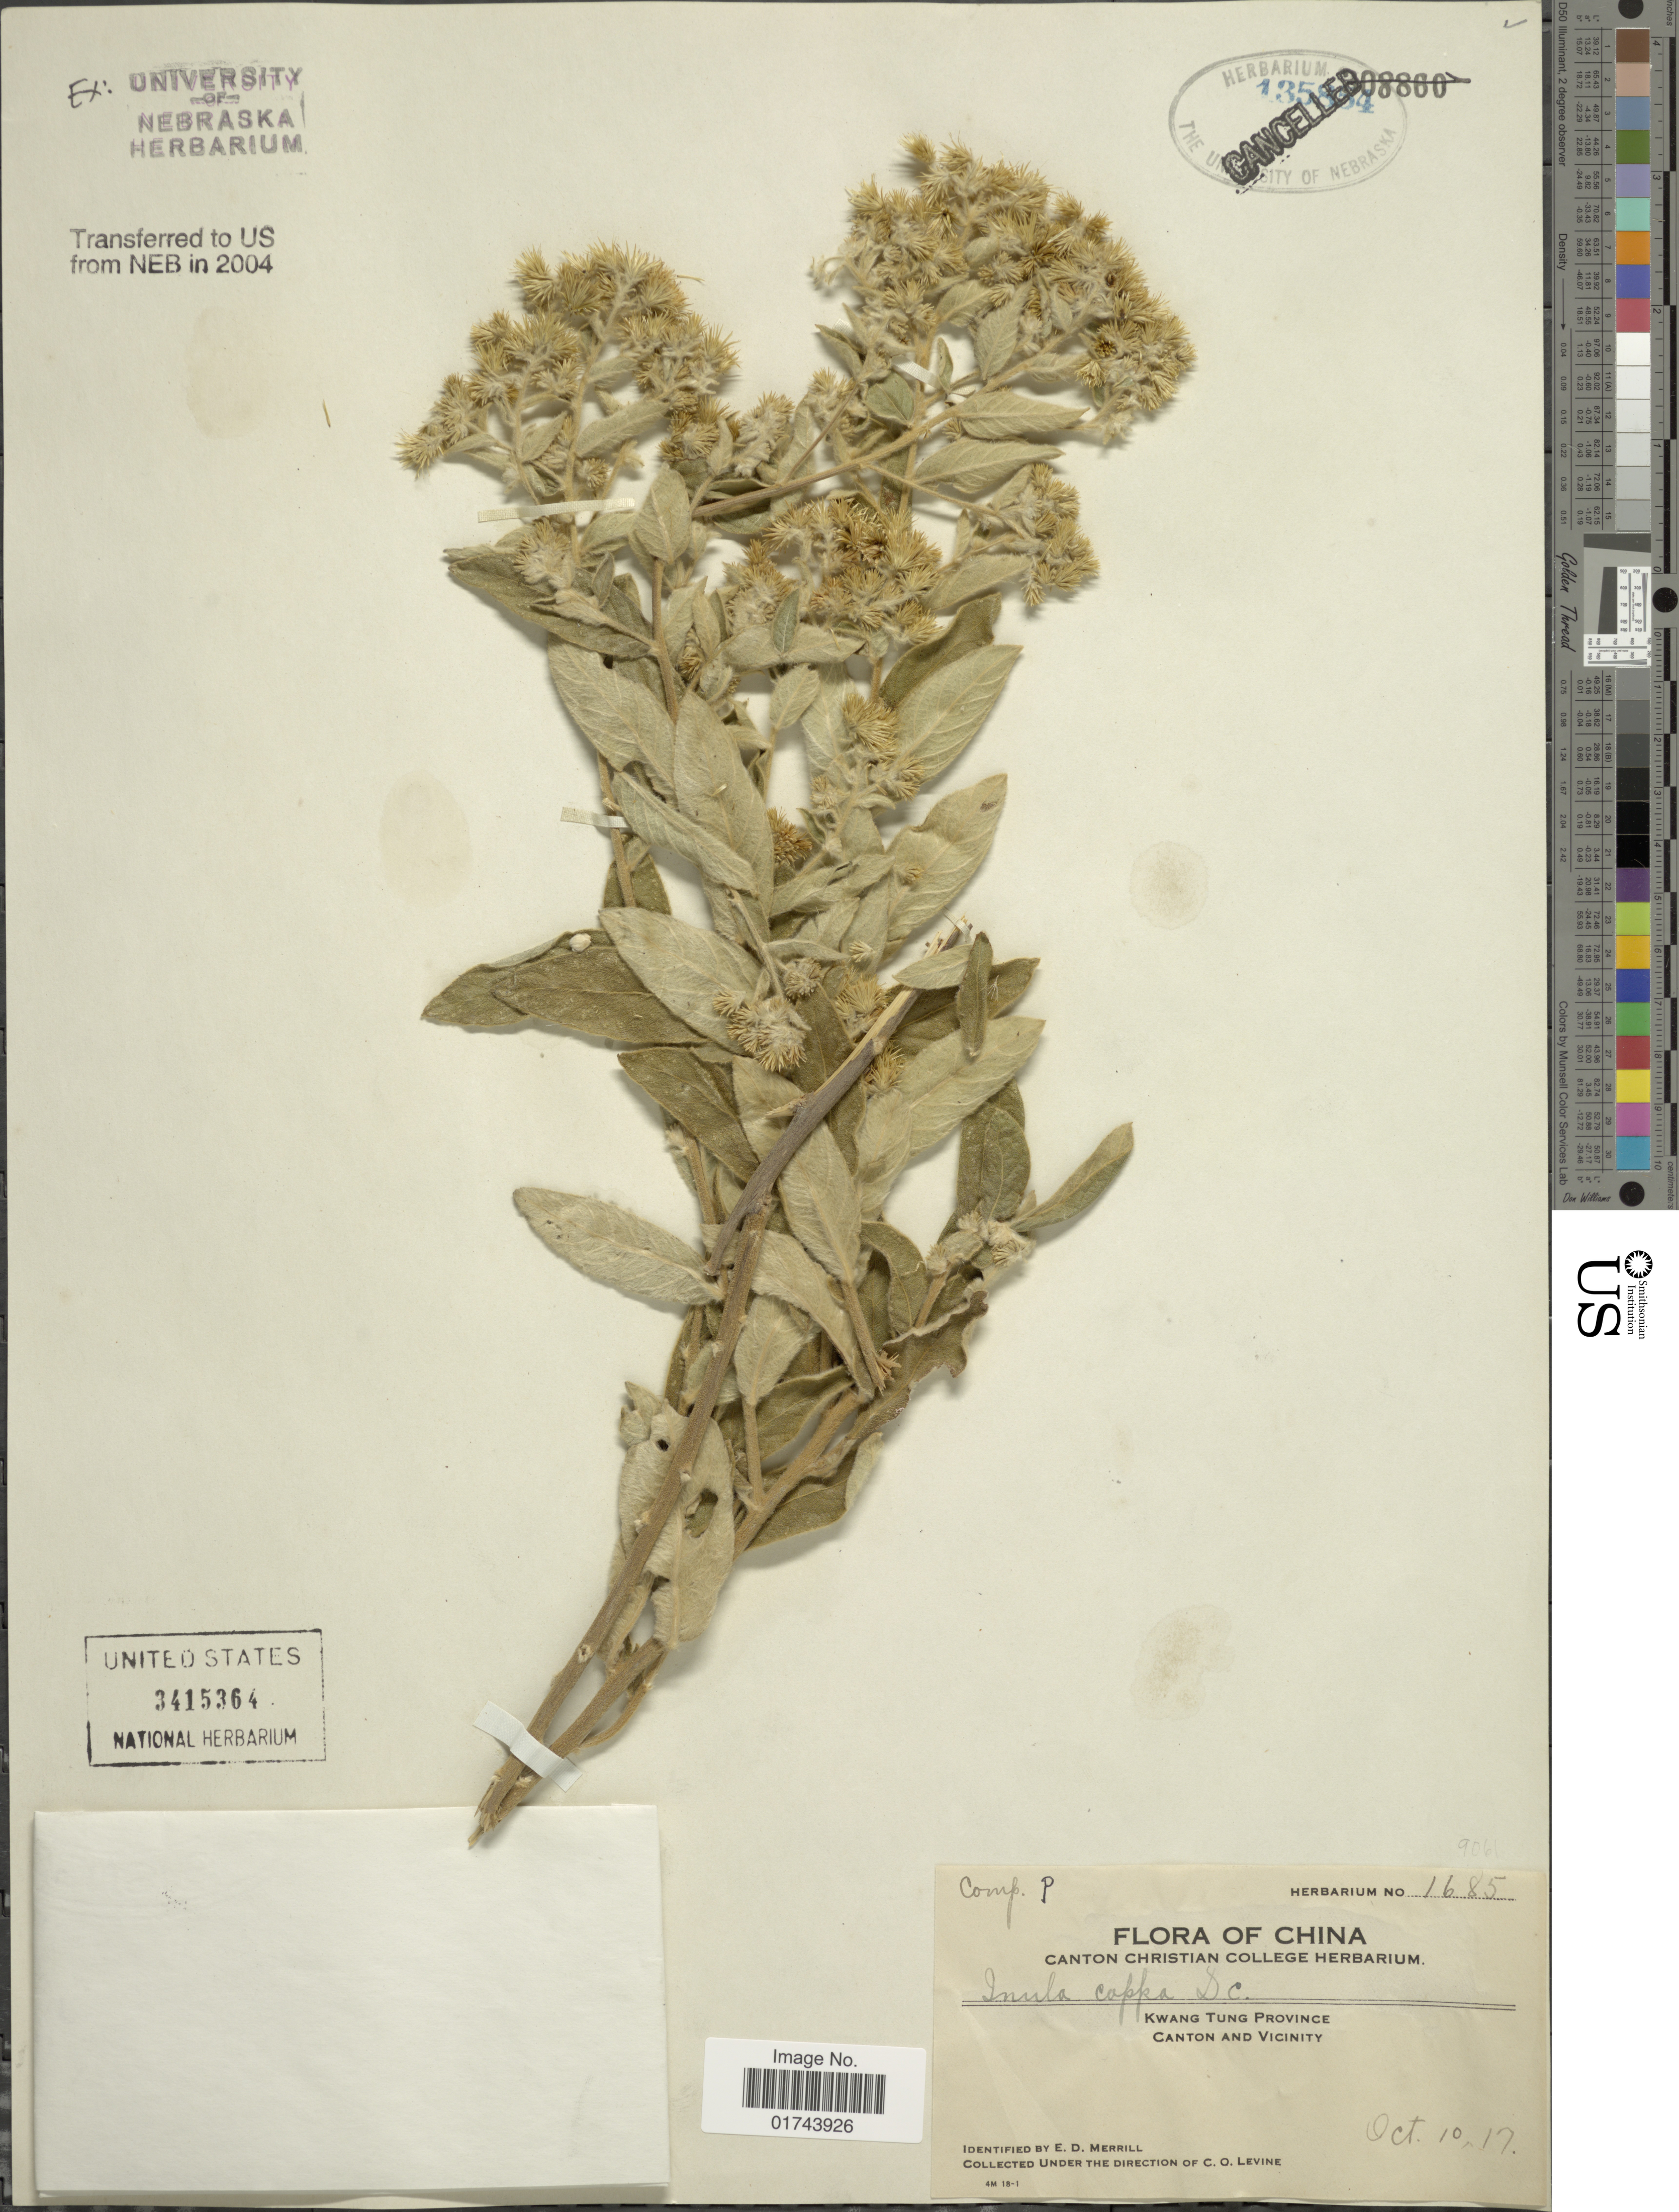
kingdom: Plantae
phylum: Tracheophyta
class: Magnoliopsida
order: Asterales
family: Asteraceae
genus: Inula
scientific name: Inula cappa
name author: (Buch.-Ham. ex D. Don) DC.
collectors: C. O. Levine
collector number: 1685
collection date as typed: Transcribed d/m/y: 10/10/17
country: China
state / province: Guangdong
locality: Kwang Tung Province, Canton and vicinity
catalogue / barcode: US 3415364